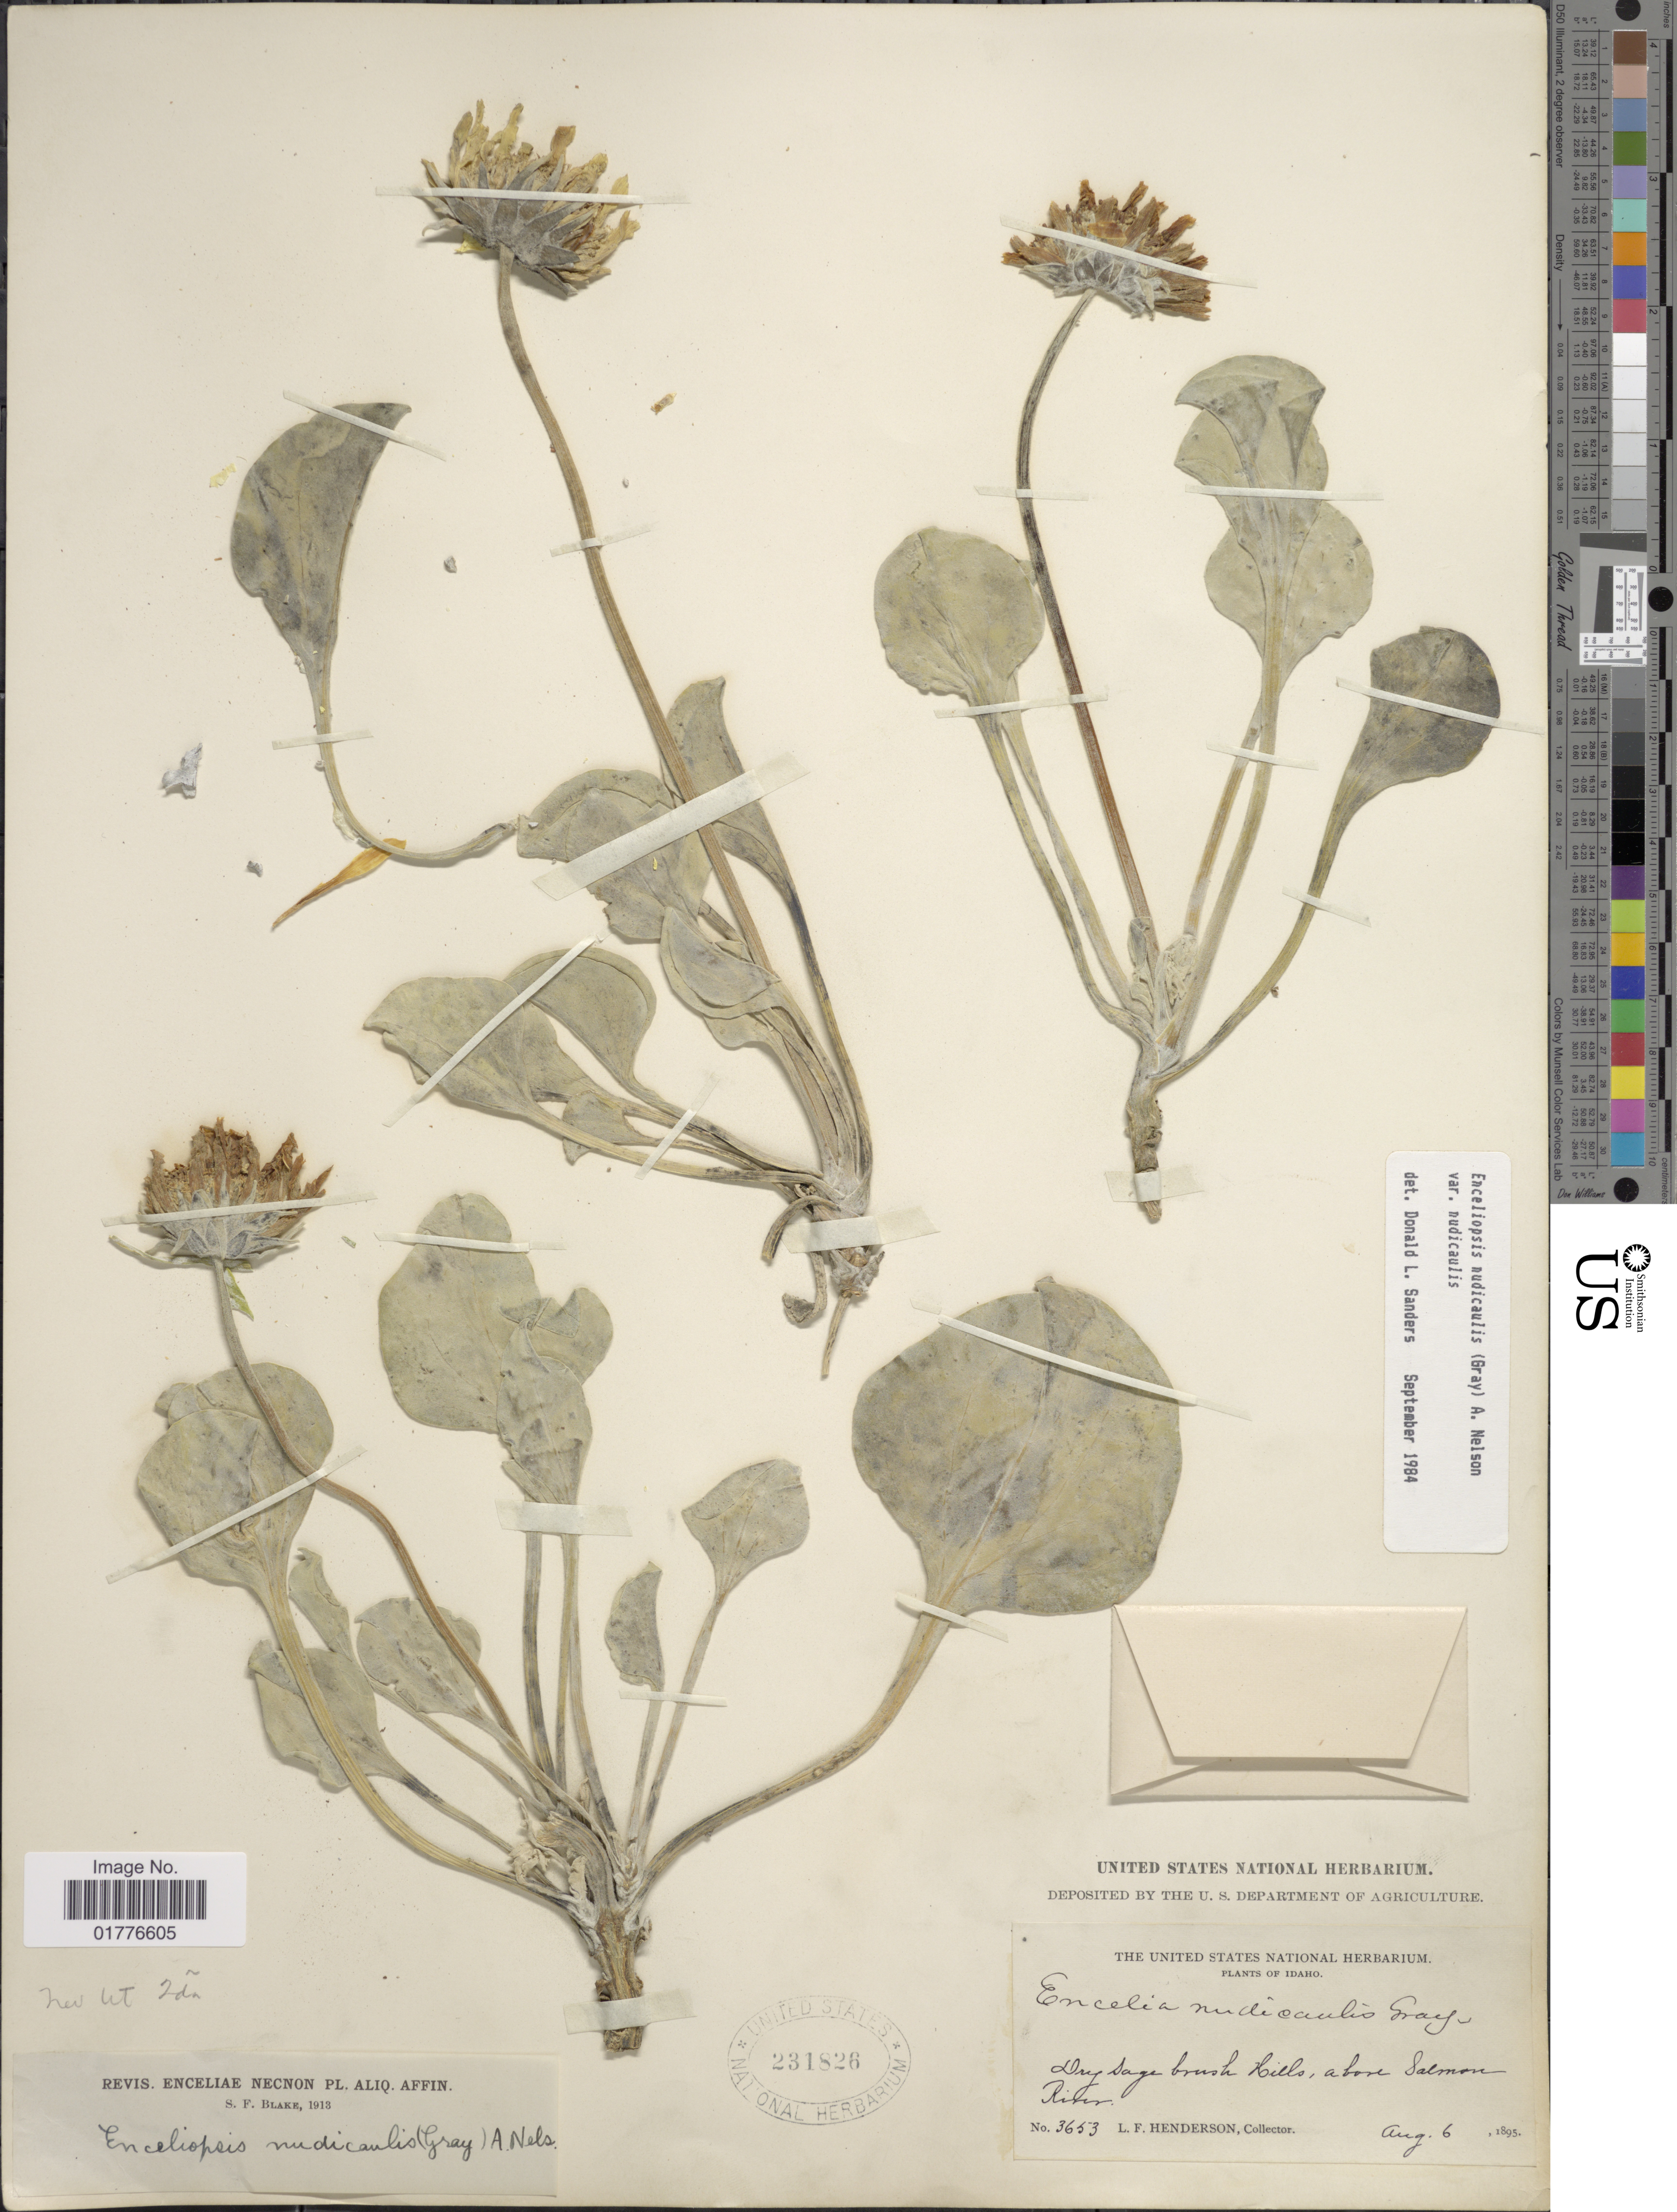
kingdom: Plantae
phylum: Tracheophyta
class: Magnoliopsida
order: Asterales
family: Asteraceae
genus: Enceliopsis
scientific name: Enceliopsis nudicaulis var. nudicaulis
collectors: L. Henderson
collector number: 3653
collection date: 1895-08-06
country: United States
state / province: Idaho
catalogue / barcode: US 231826